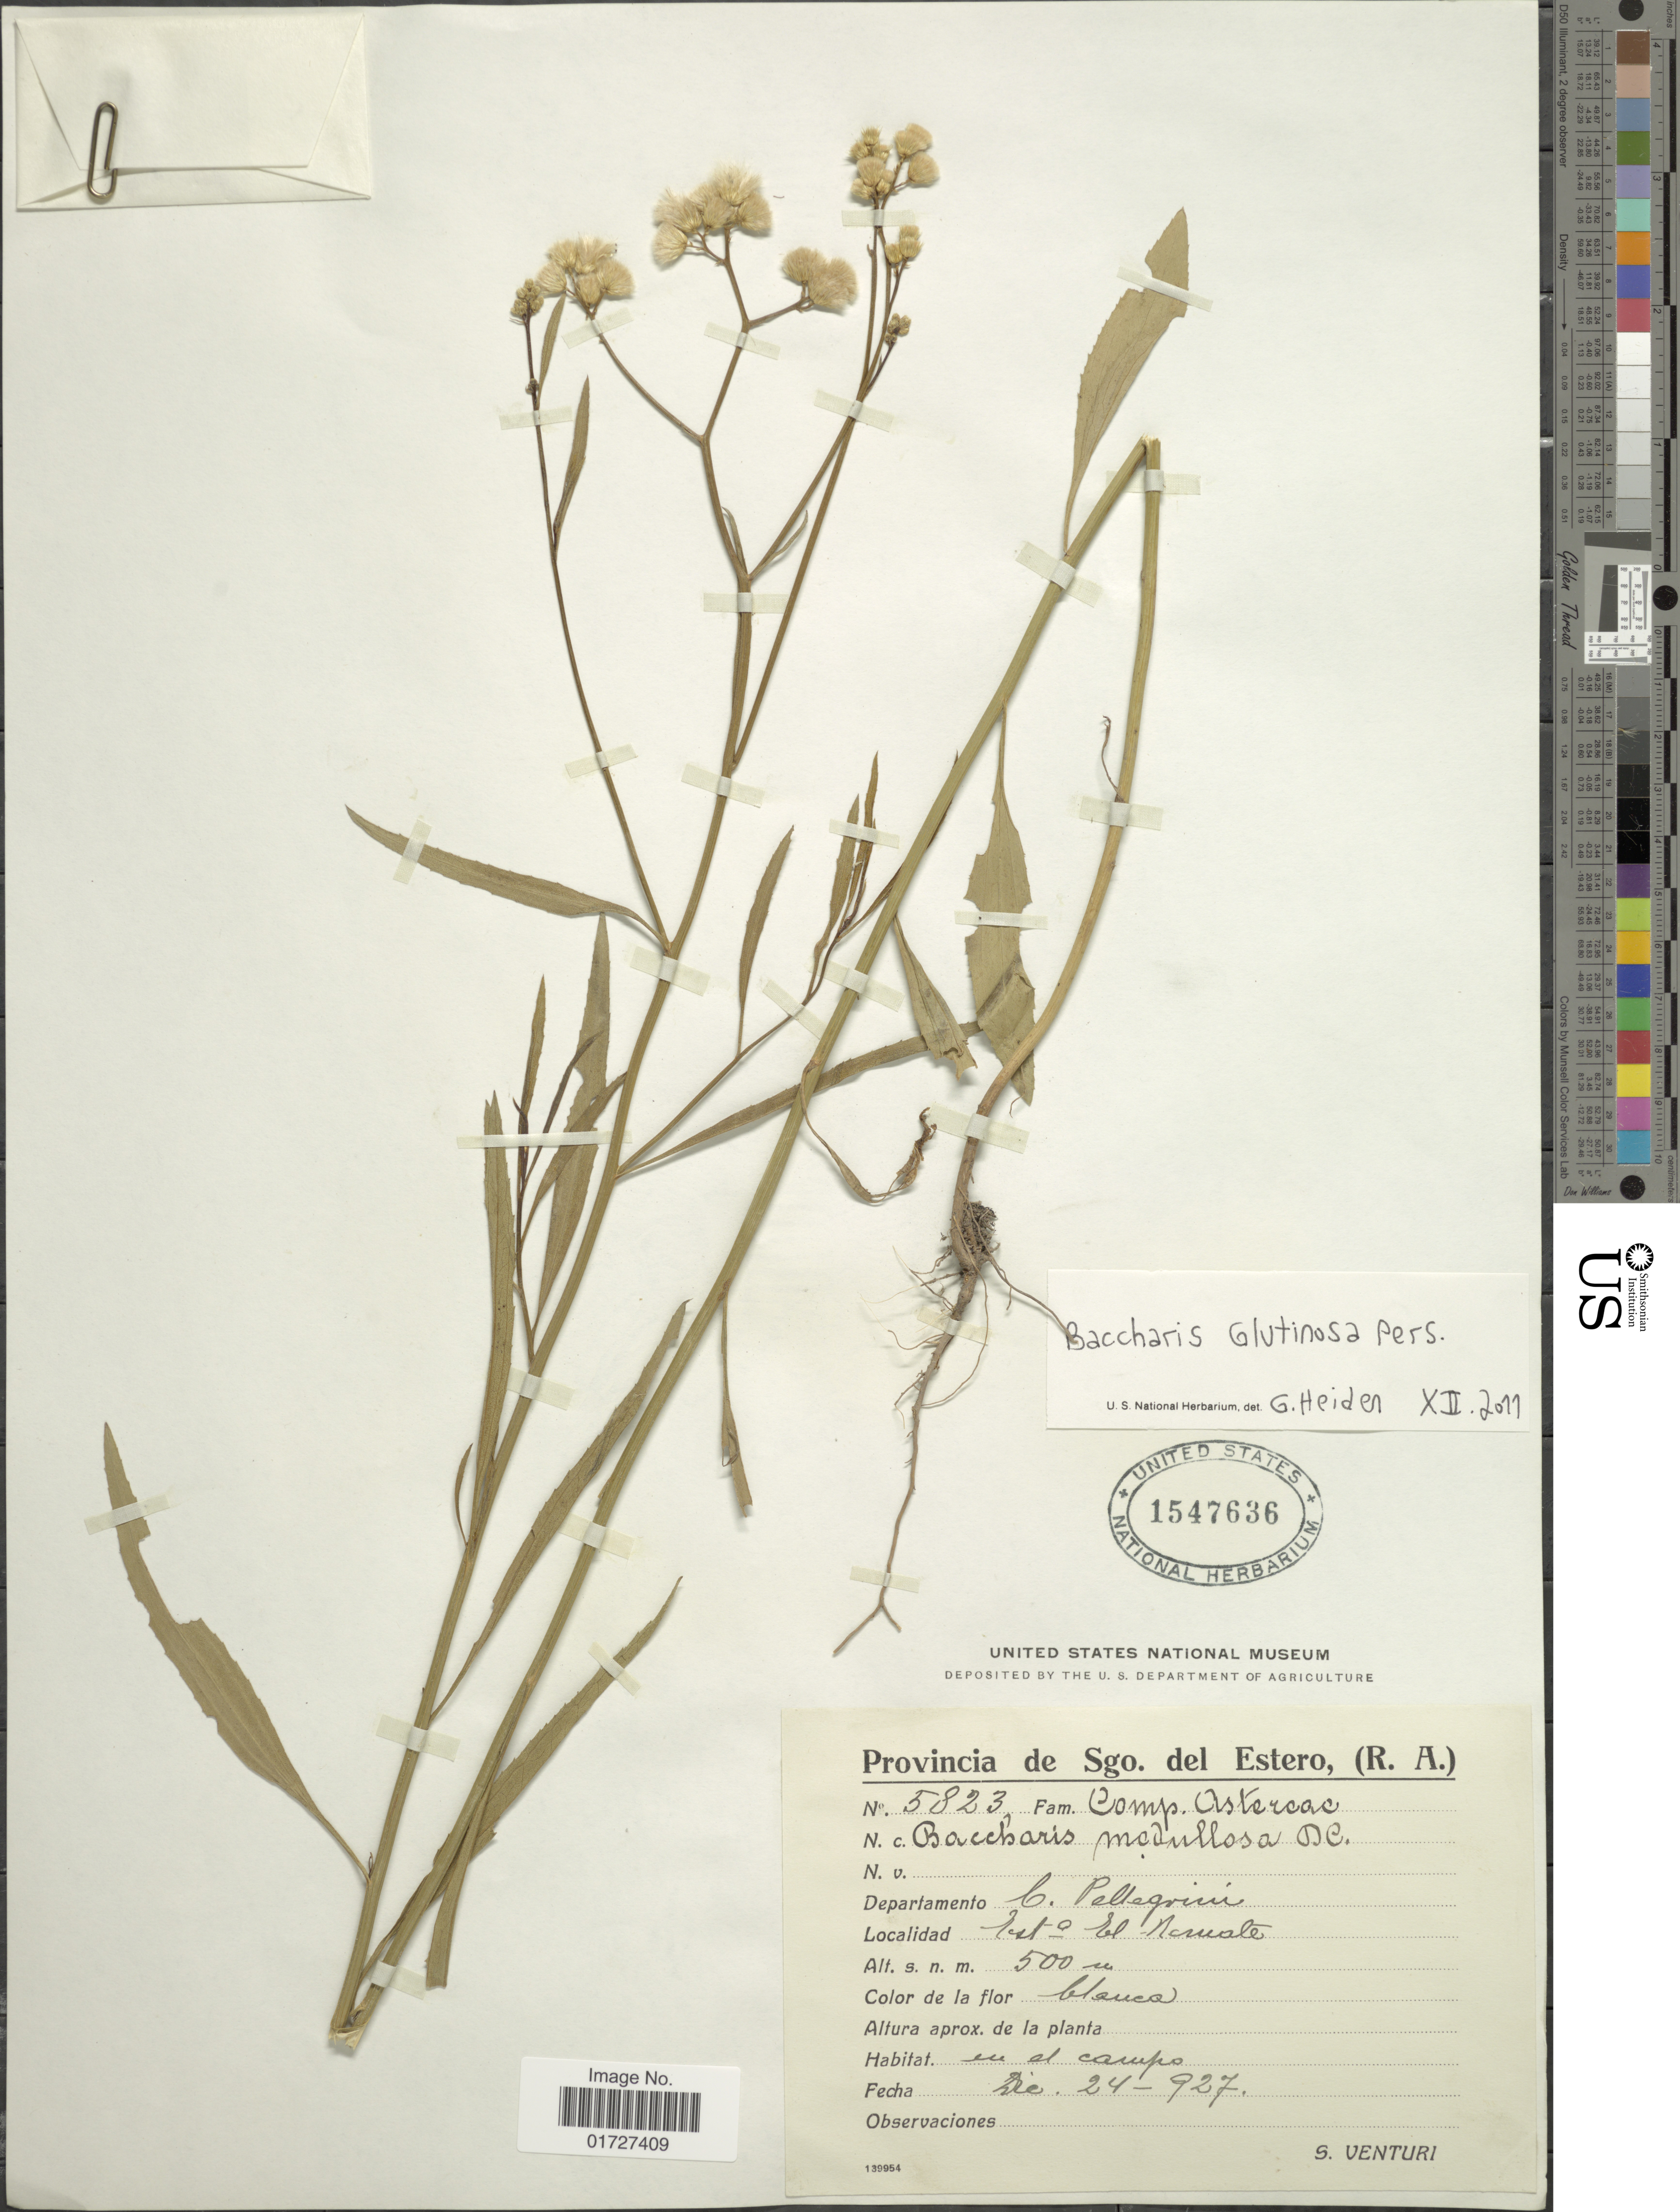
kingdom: Plantae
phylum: Tracheophyta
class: Magnoliopsida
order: Asterales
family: Asteraceae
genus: Baccharis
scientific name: Baccharis glutinosa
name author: Pers.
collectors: S. Venturi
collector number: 5823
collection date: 1927-12-24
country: Argentina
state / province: Santiago del Estero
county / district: Pellegrini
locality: Est-a El Remate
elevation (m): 500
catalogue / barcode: US 1547636